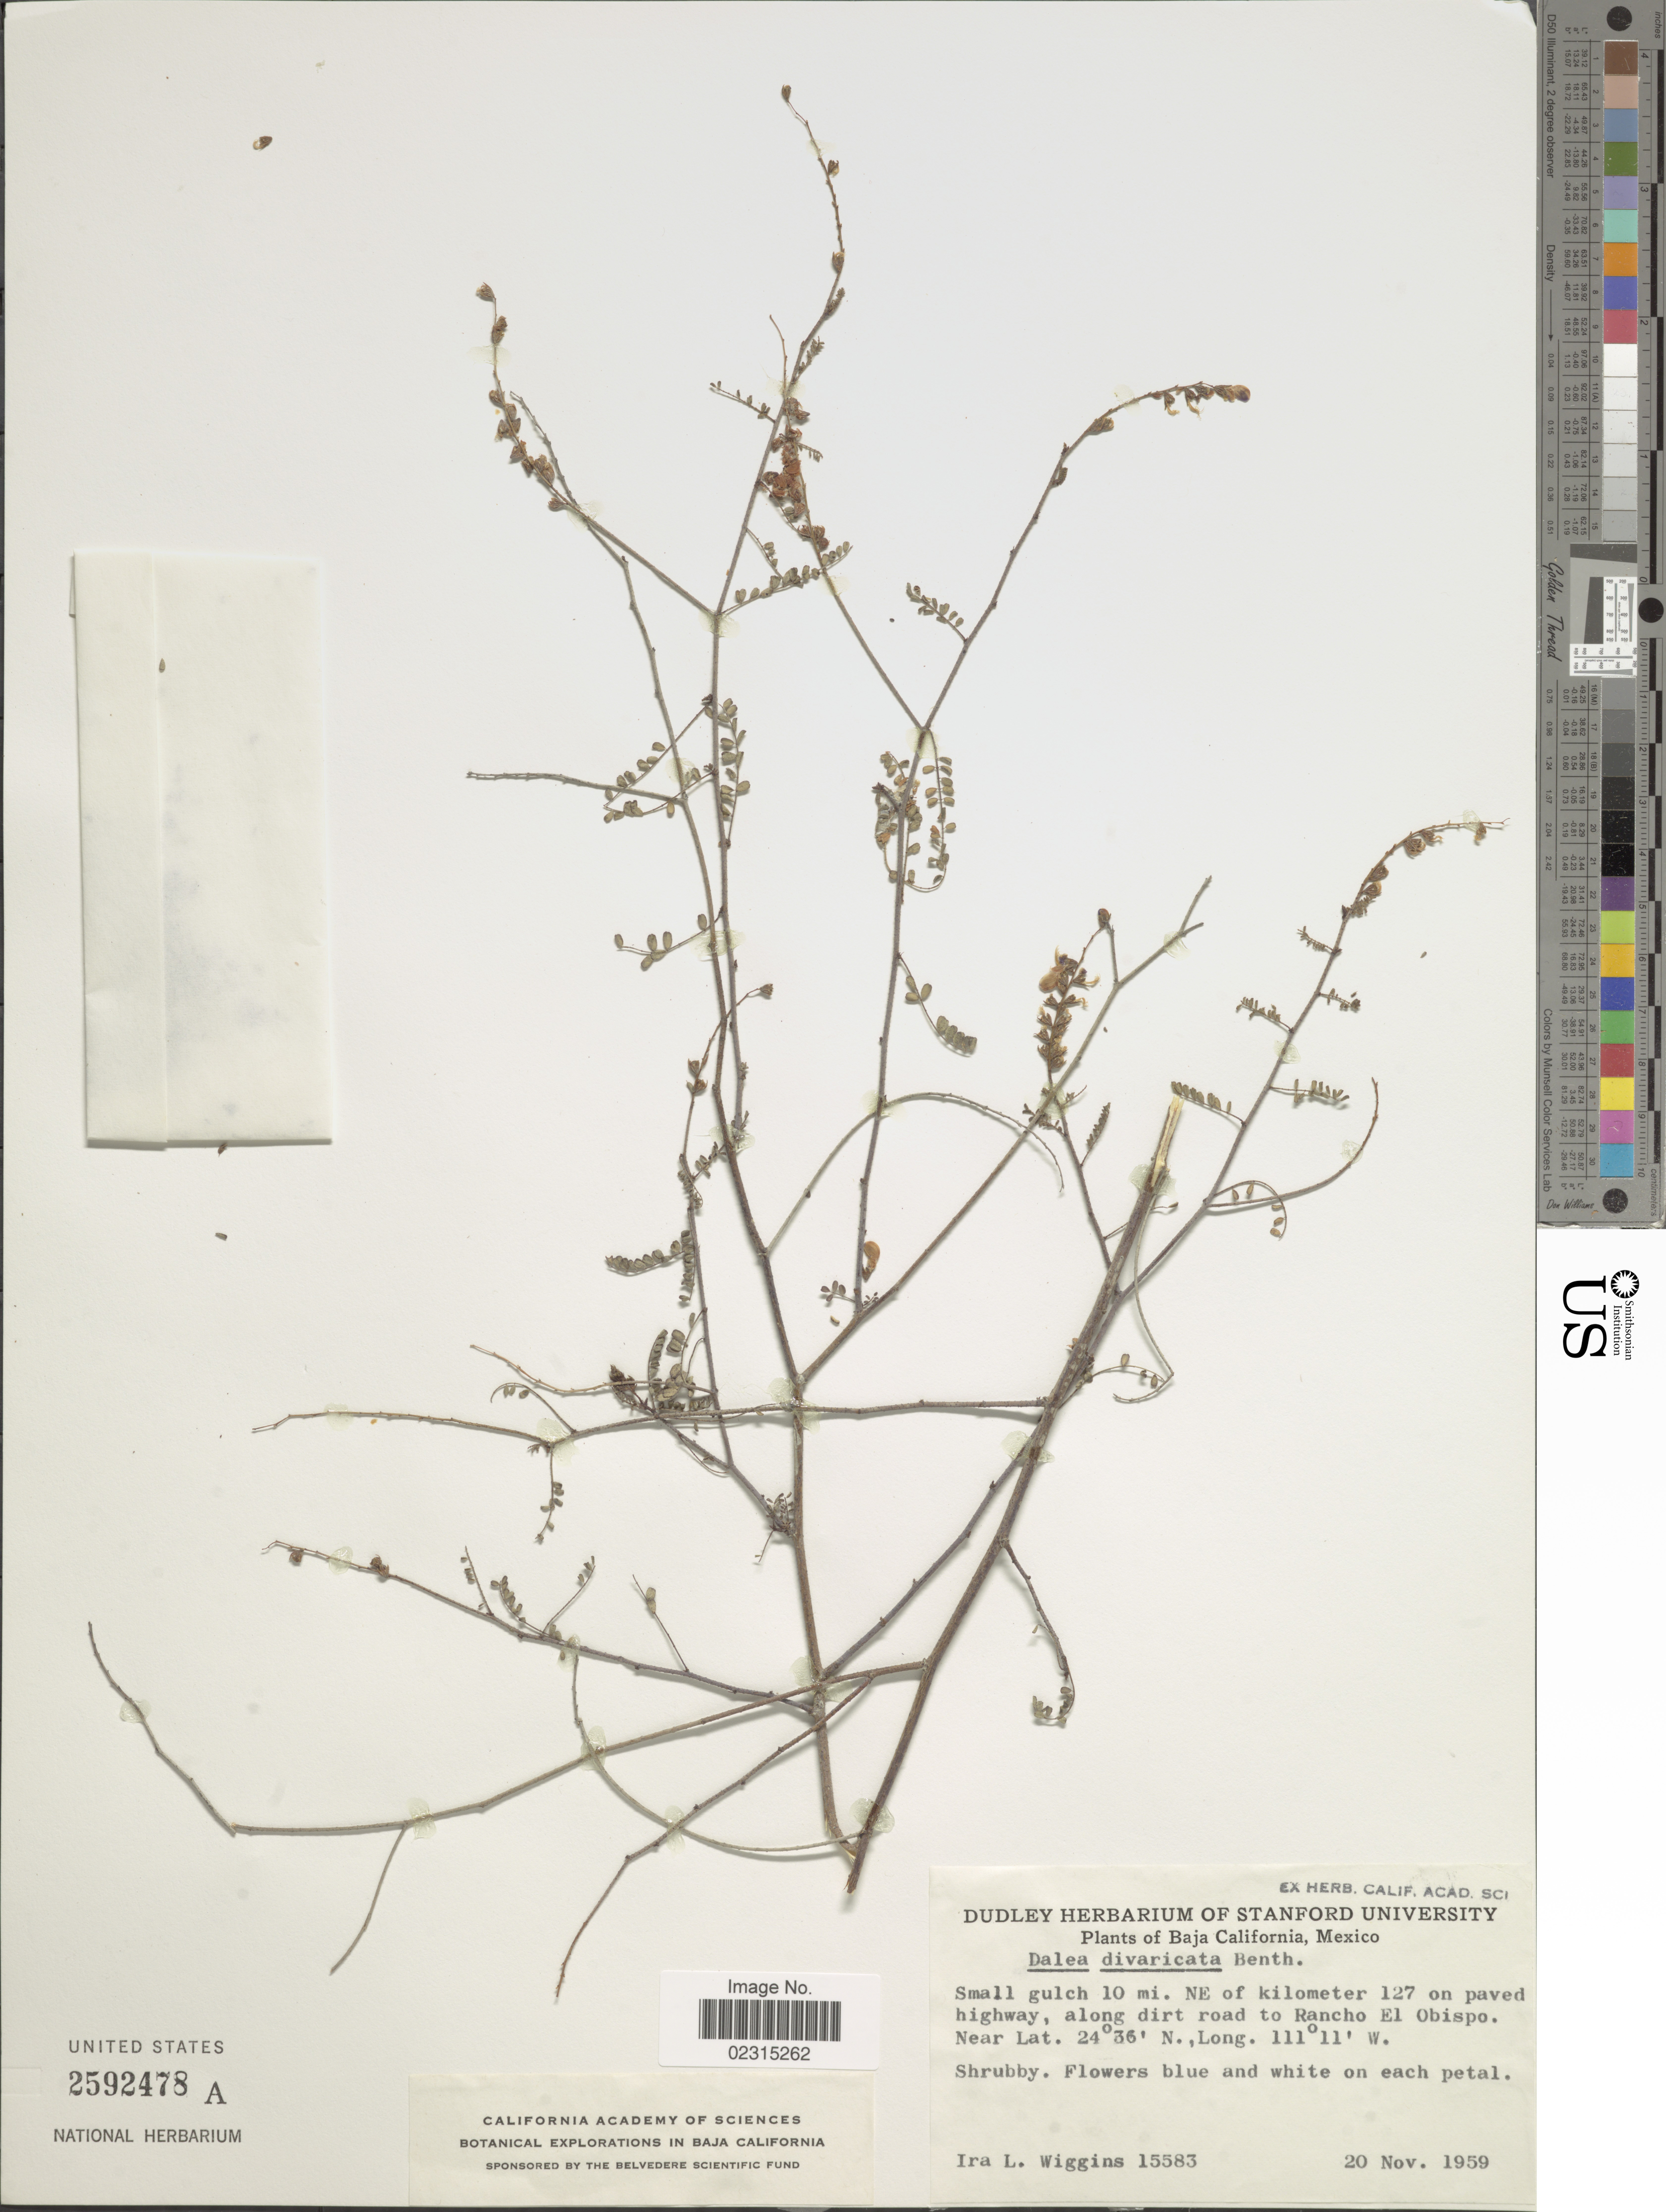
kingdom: Plantae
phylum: Tracheophyta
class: Magnoliopsida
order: Fabales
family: Fabaceae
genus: Marina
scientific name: Marina divaricata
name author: (Benth.) Barneby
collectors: I. L. Wiggins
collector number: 15583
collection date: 1959-11-20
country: Mexico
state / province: Baja California Sur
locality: Small gulch 10 mi NE of kilometer 127 on paved highway, along dirt road to Rancho El Obispo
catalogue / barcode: US 2592478A